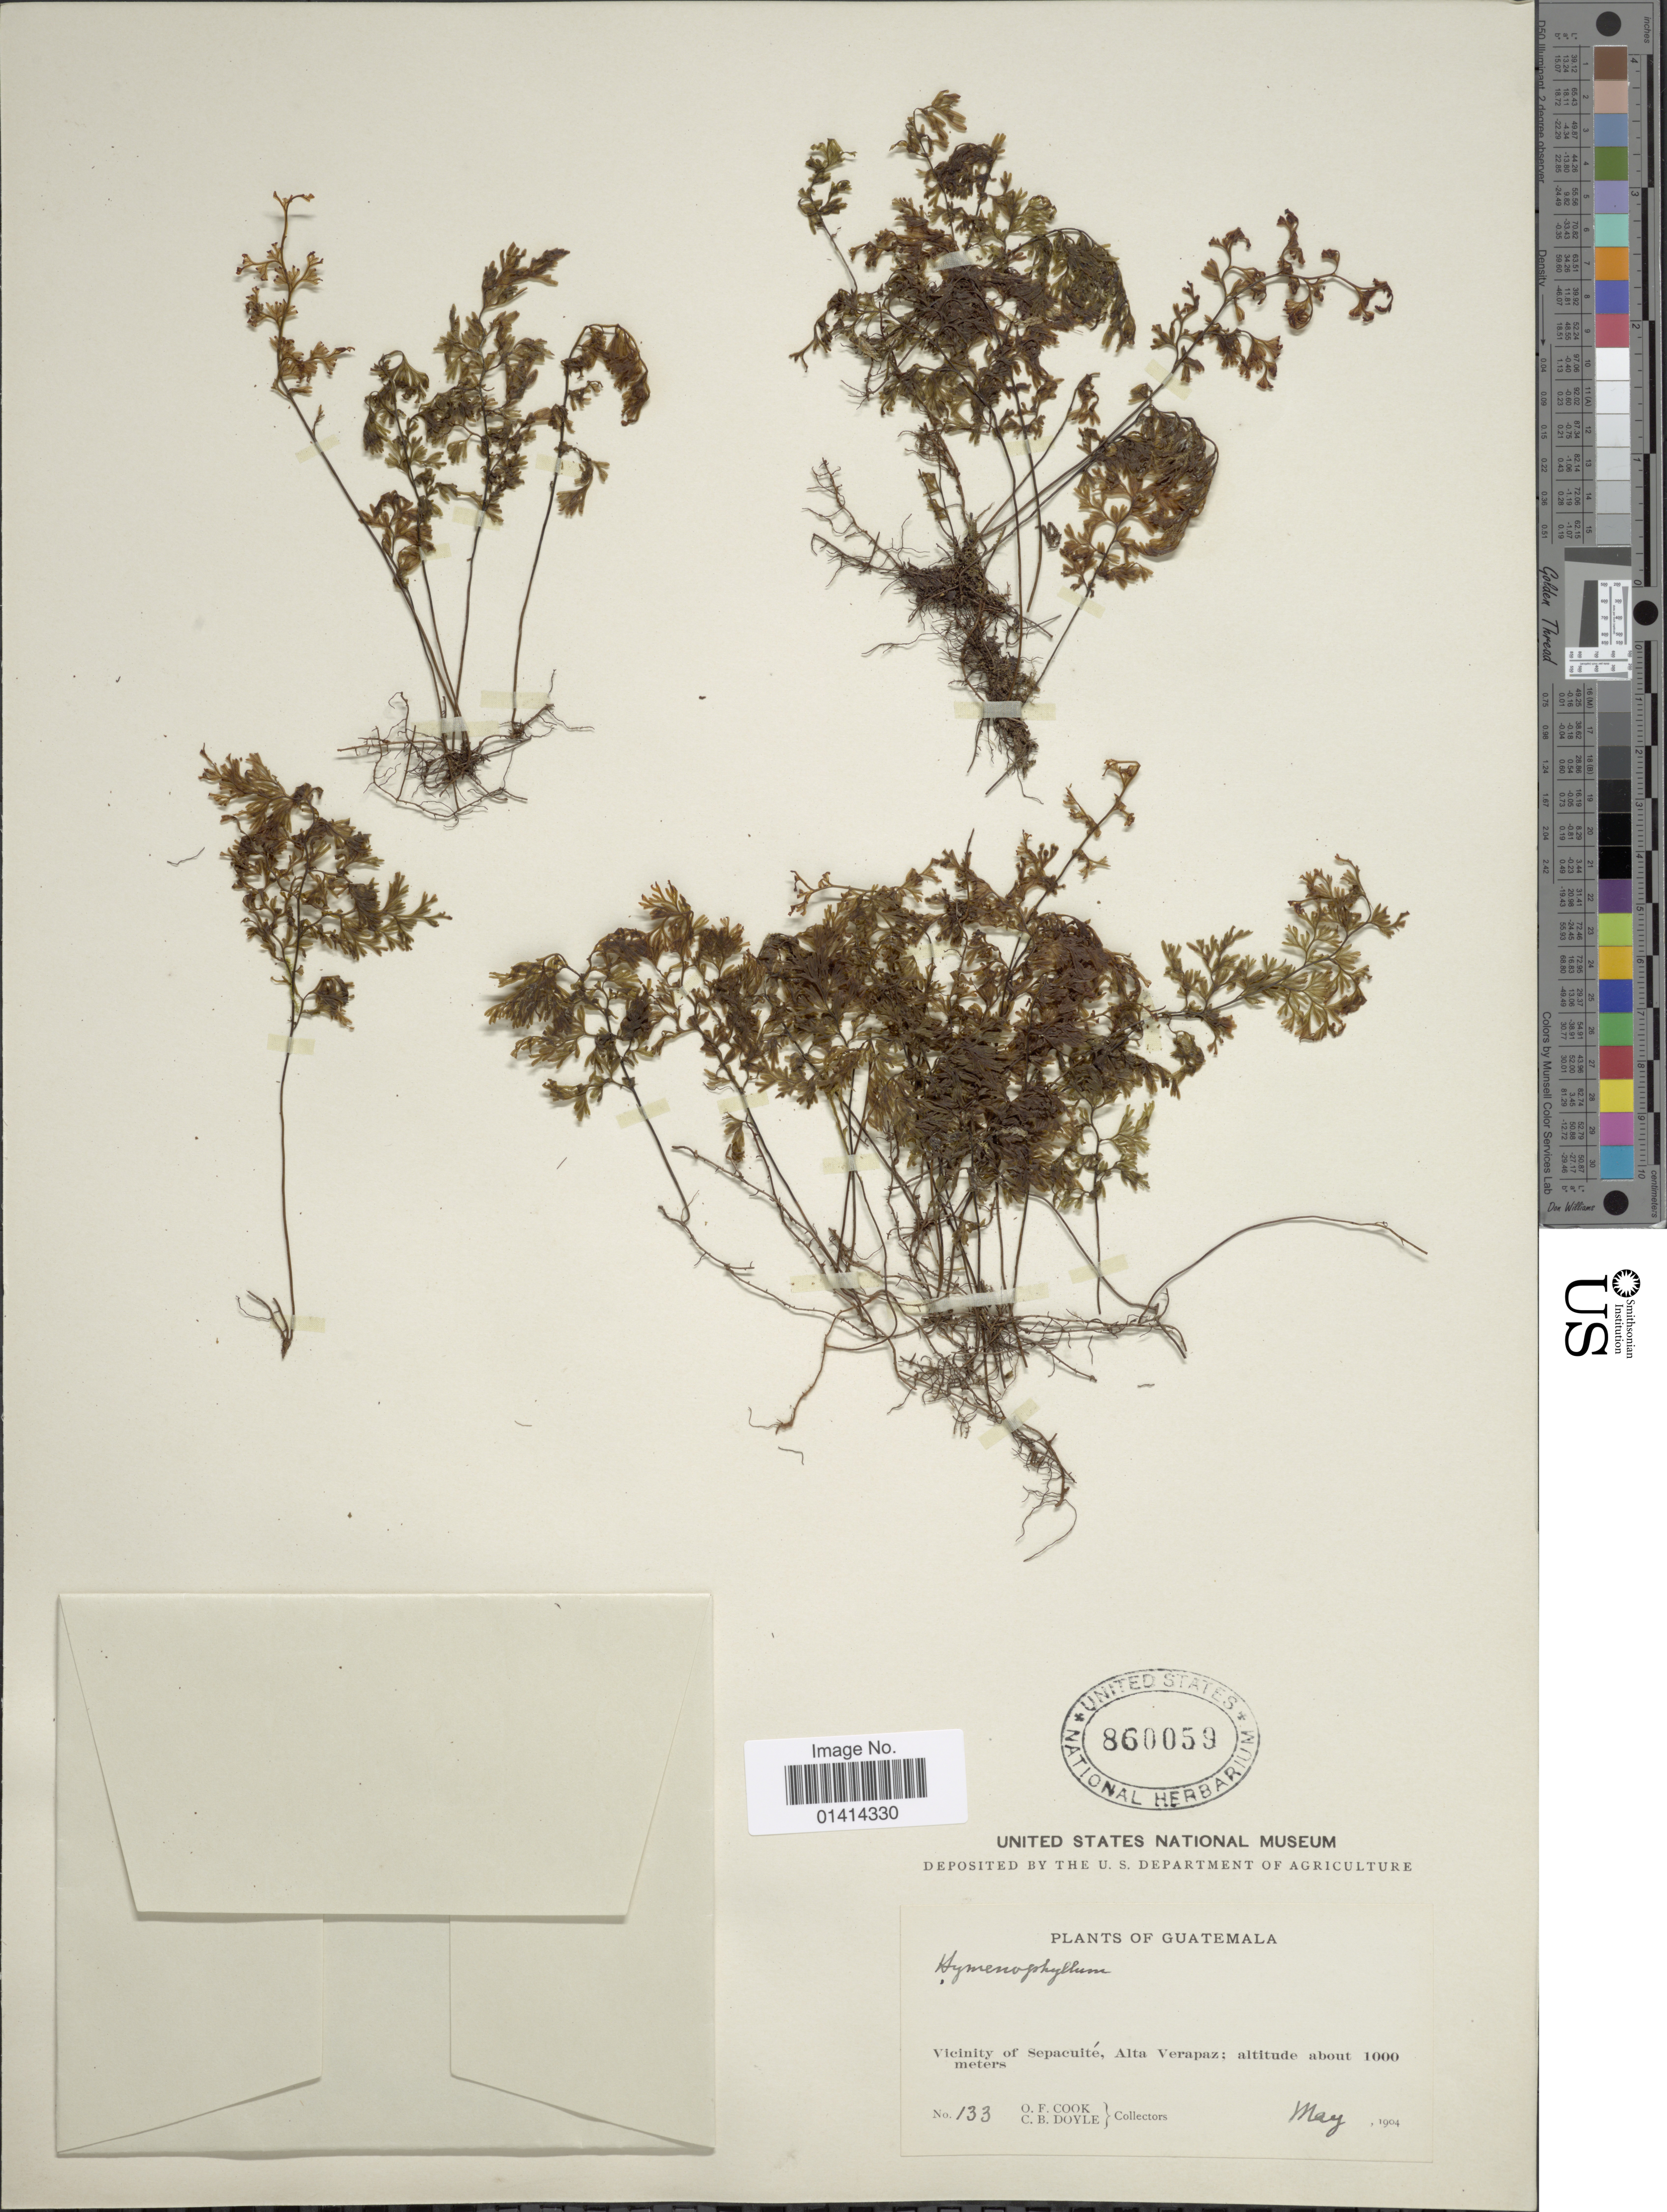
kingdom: Plantae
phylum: Tracheophyta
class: Polypodiopsida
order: Hymenophyllales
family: Hymenophyllaceae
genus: Hymenophyllum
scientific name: Hymenophyllum polyanthos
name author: (Sw.) Sw.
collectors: O. F. Cook & C. Doyle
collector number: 133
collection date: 1904-05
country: Guatemala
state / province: Alta Verapaz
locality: Vicinity of Sepacuité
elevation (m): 1000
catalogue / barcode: US 860059